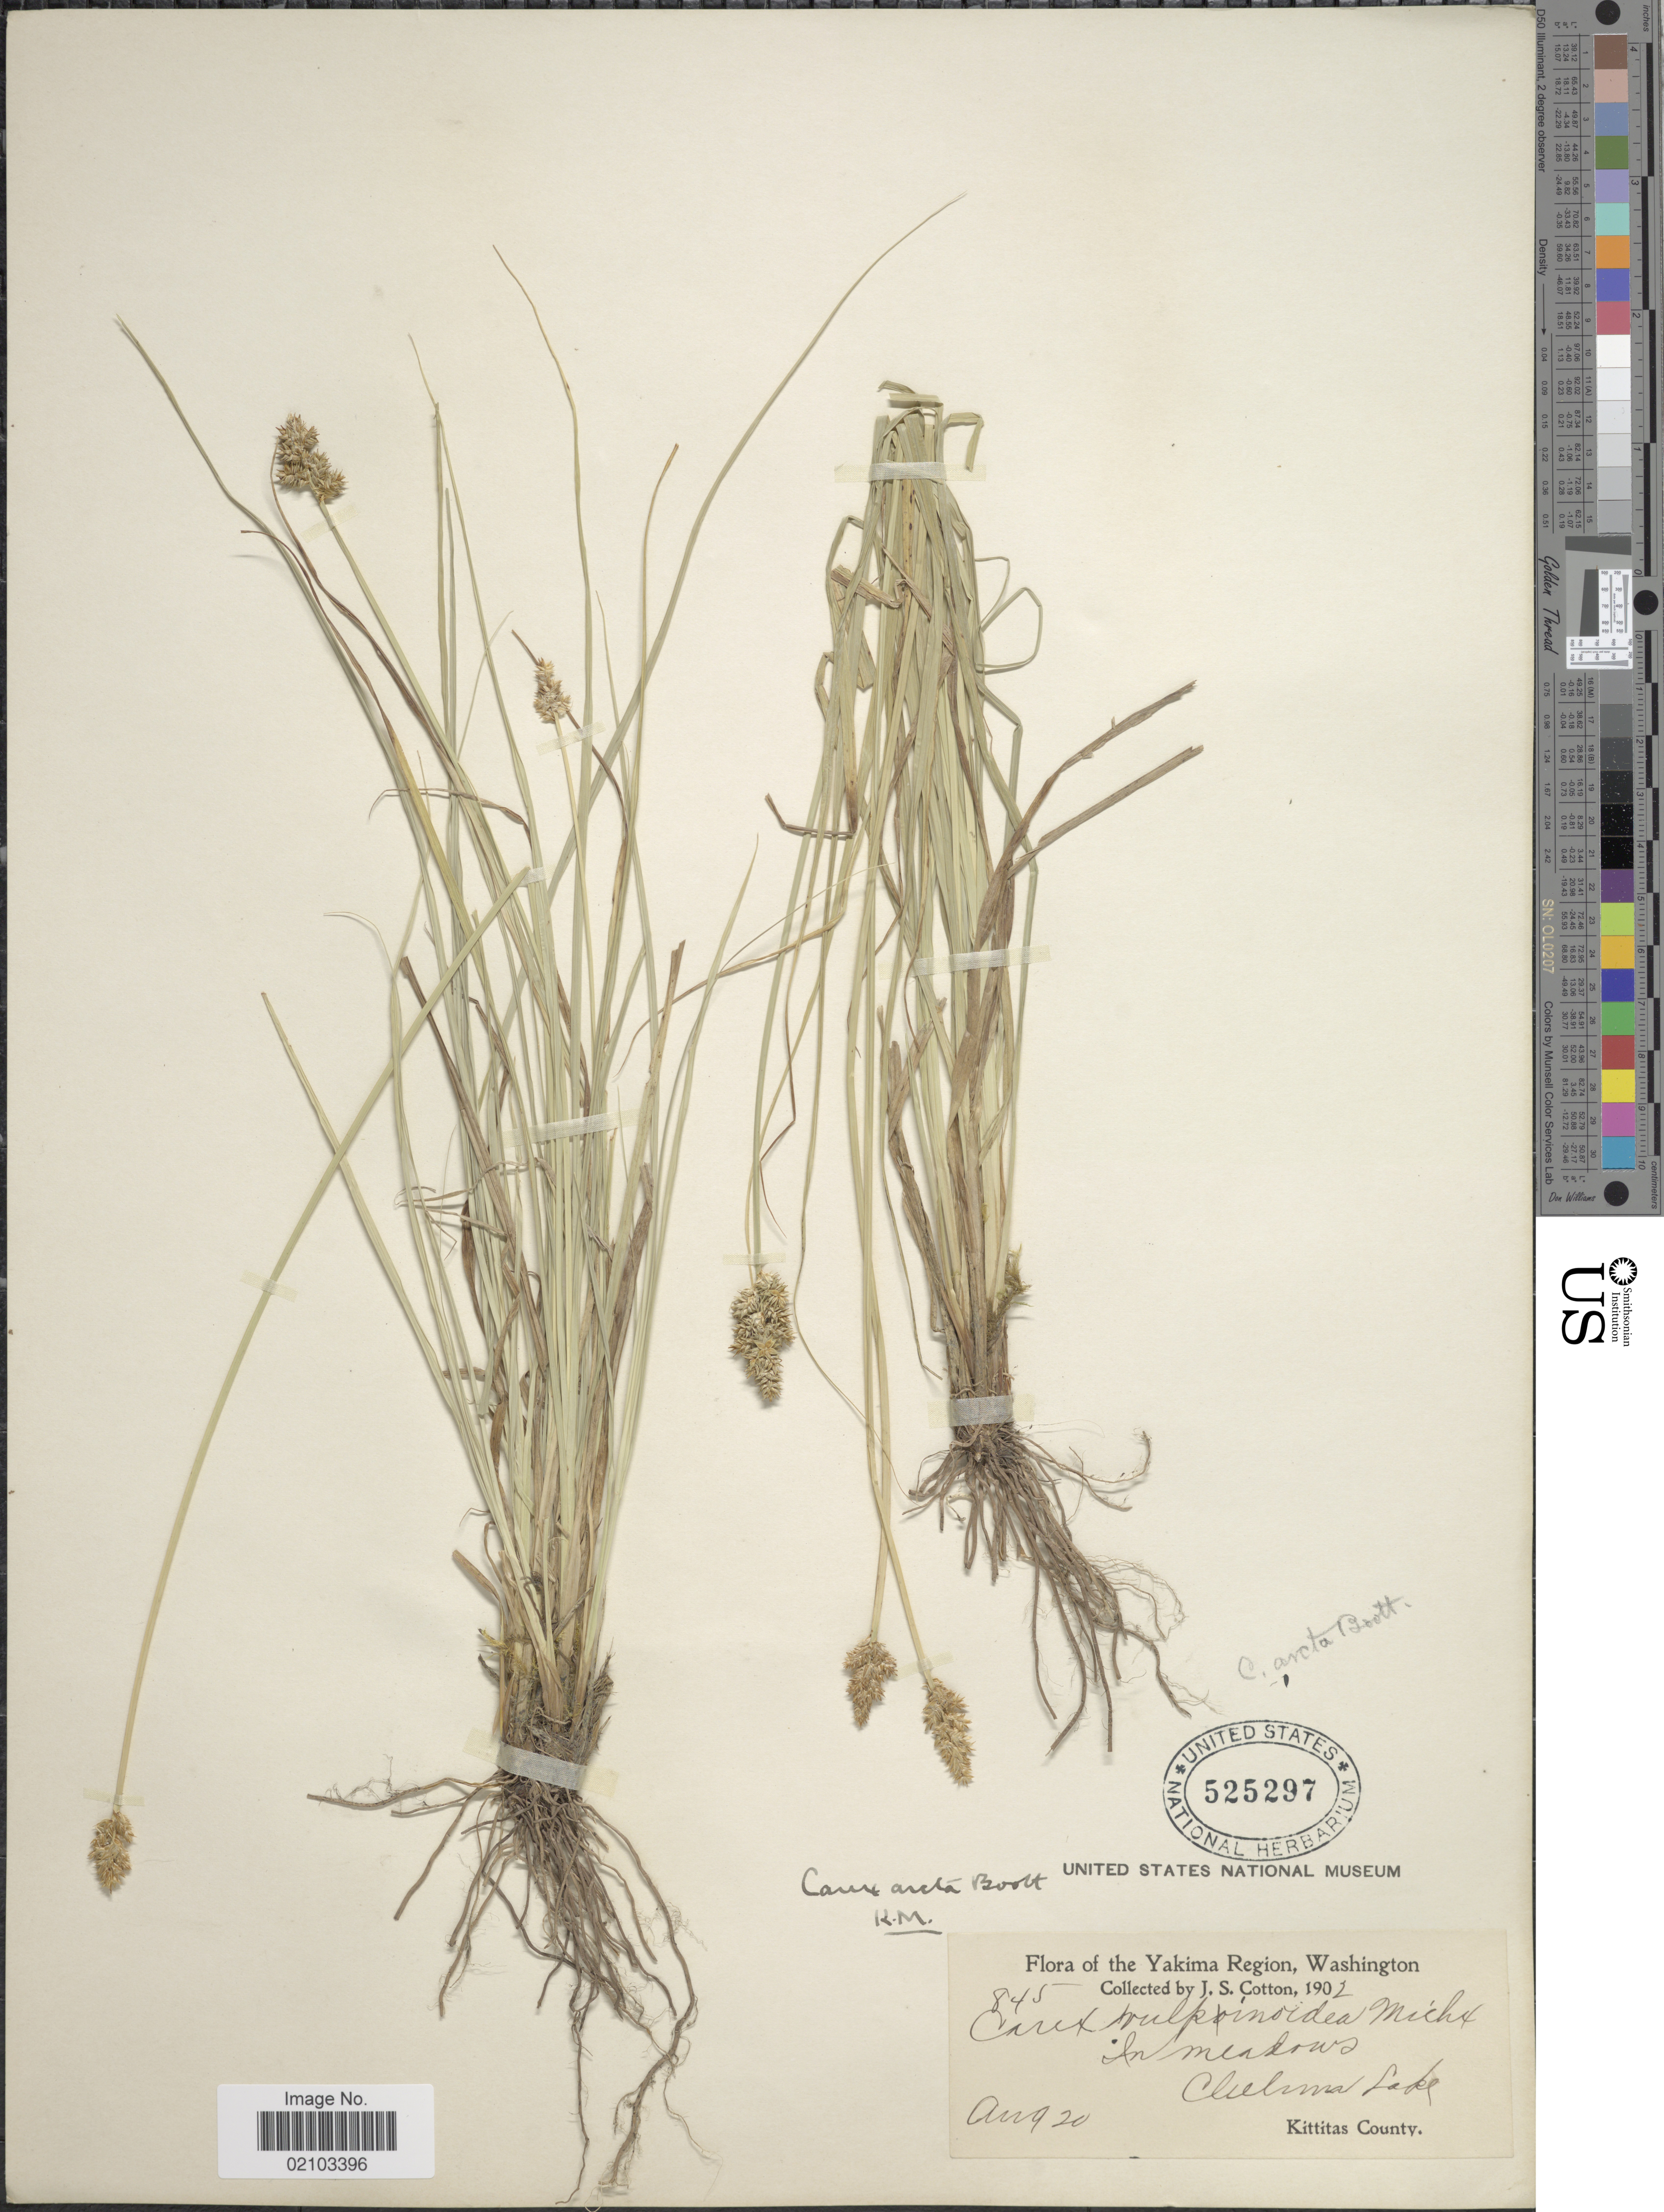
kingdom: Plantae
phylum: Tracheophyta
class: Liliopsida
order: Poales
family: Cyperaceae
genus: Carex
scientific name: Carex arcta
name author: Boott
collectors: J. S. Cotton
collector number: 845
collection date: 1902-08-20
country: United States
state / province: Washington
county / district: Yakima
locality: Yakima Region. In meadows. Cleelum Lake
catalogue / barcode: US 525297